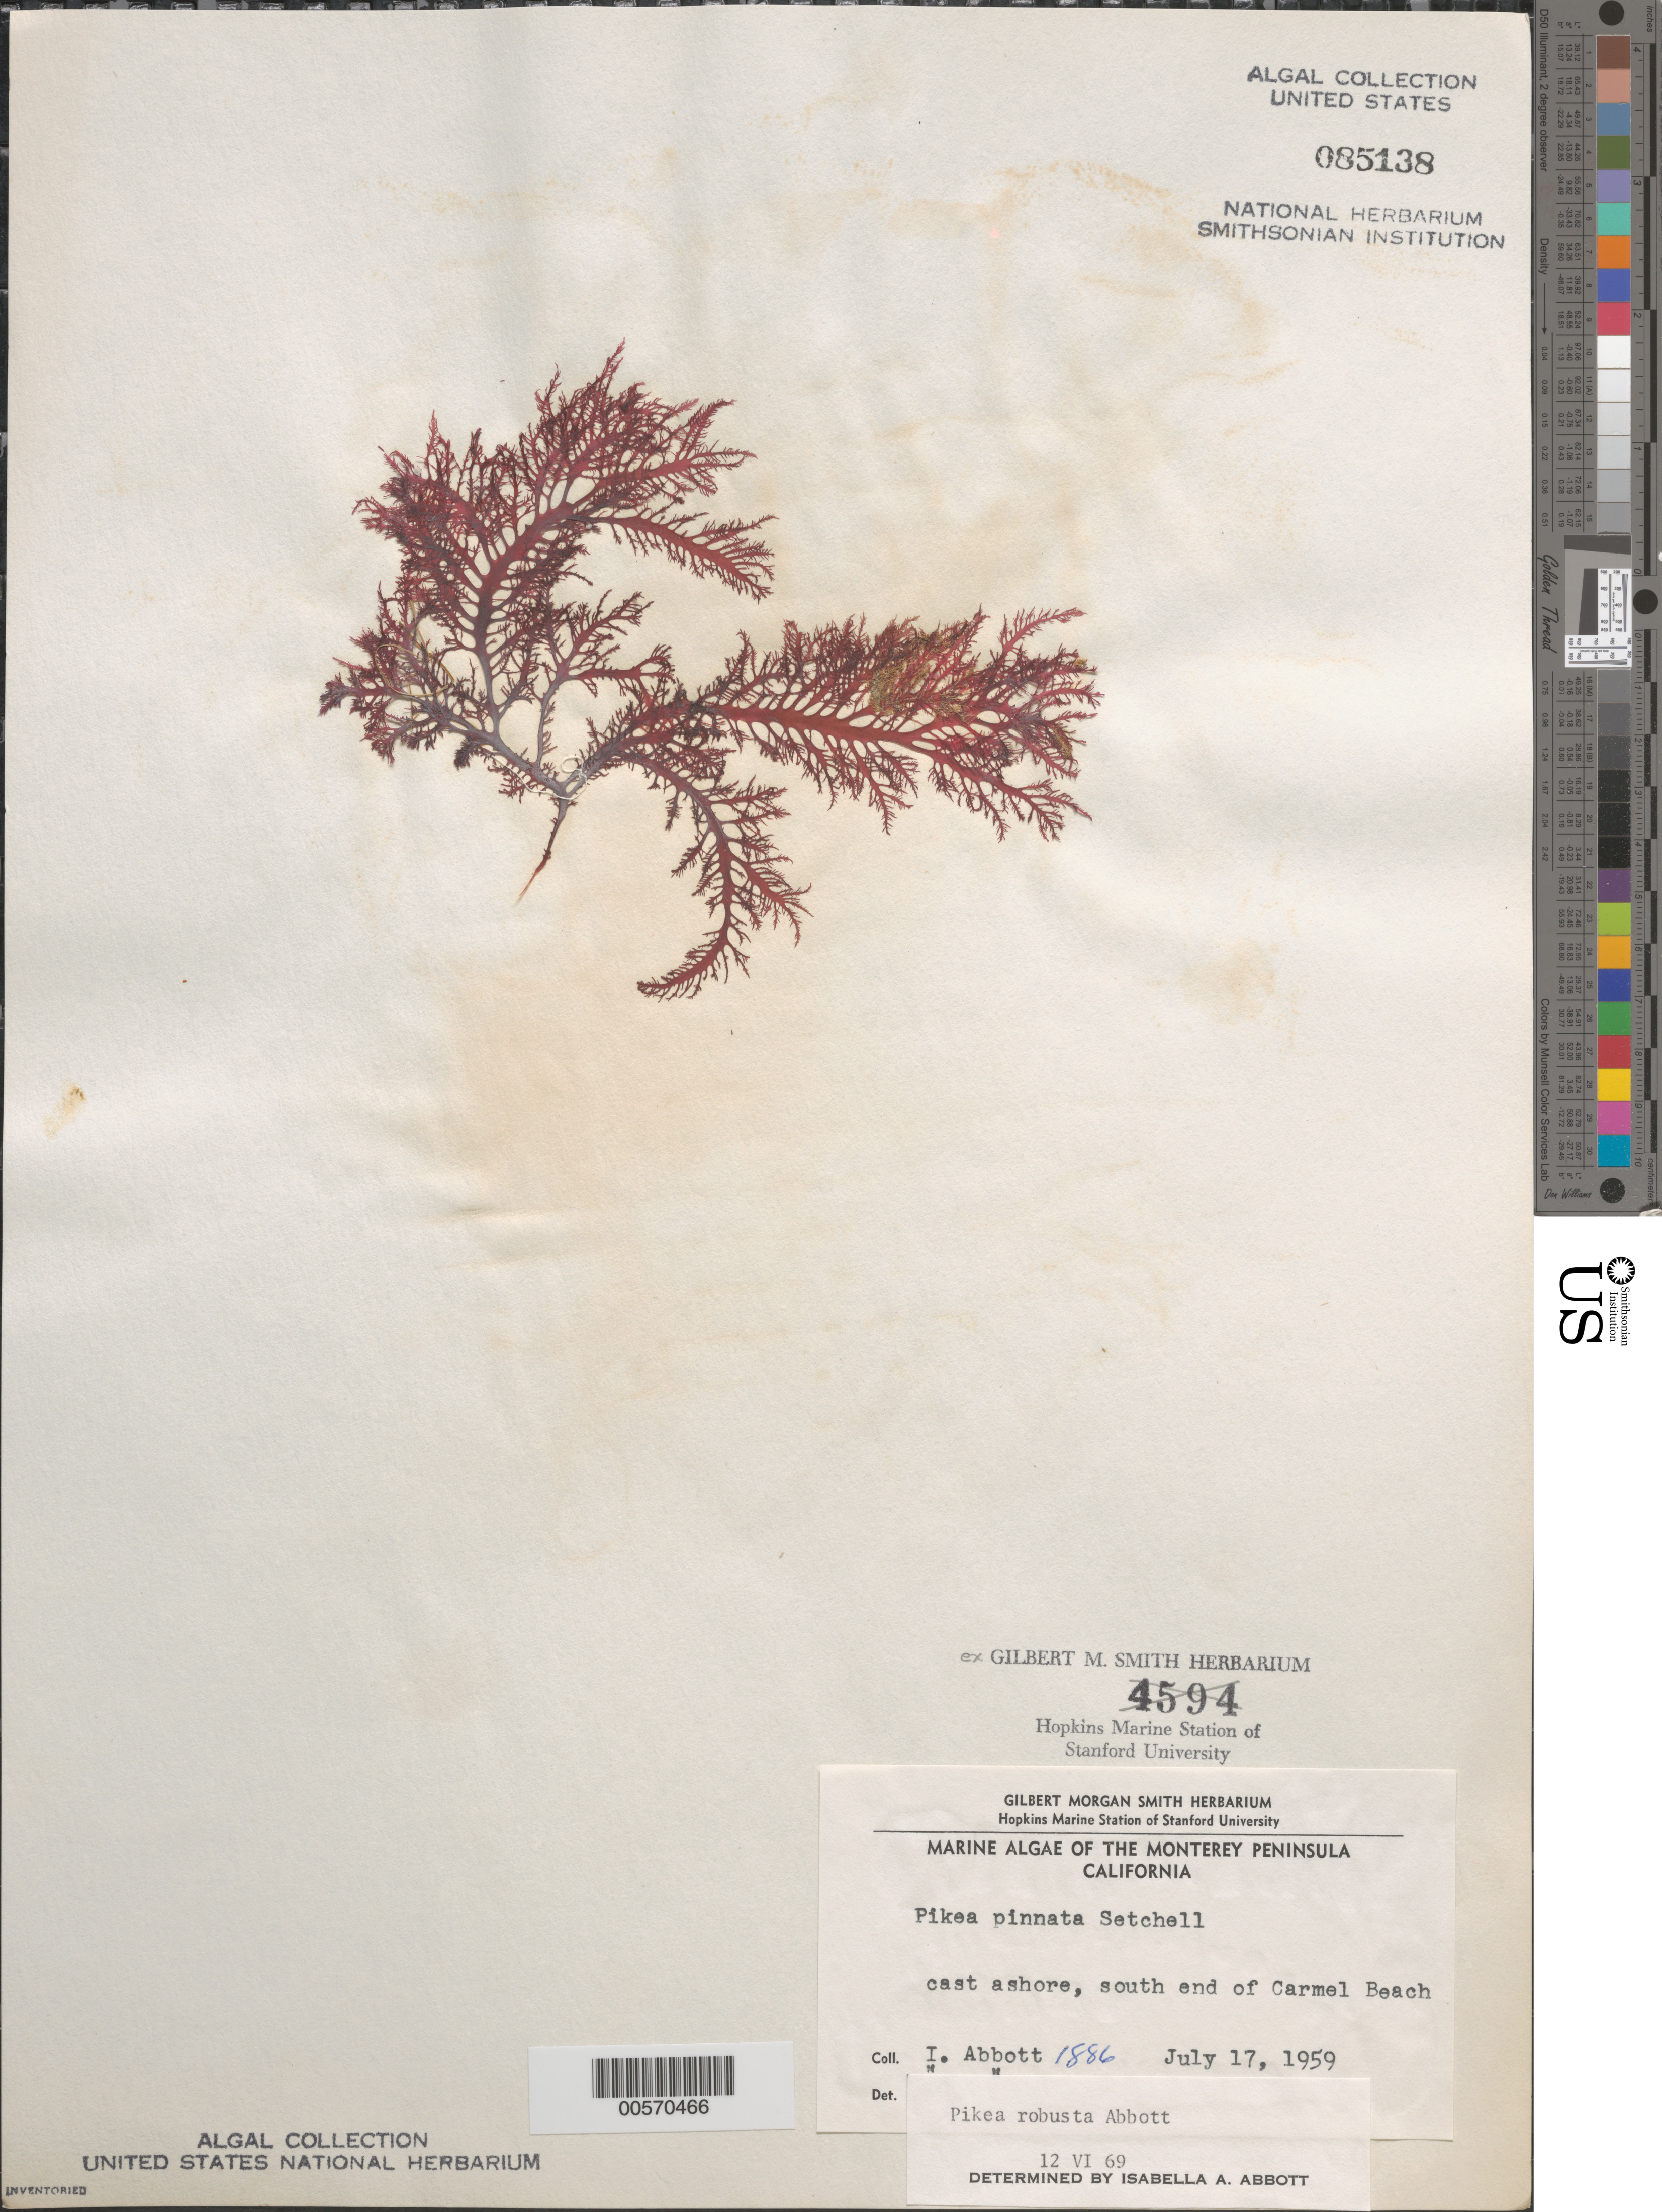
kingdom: Plantae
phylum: Rhodophyta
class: Florideophyceae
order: Gigartinales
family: Dumontiaceae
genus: Pikea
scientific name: Pikea pinnata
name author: Setch. in Collins et al.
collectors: I. A. Abbott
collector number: IAA 1886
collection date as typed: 17 Jul 1959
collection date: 1959-07-17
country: United States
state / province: California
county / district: Monterey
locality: Carmel Beach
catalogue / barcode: US 85138